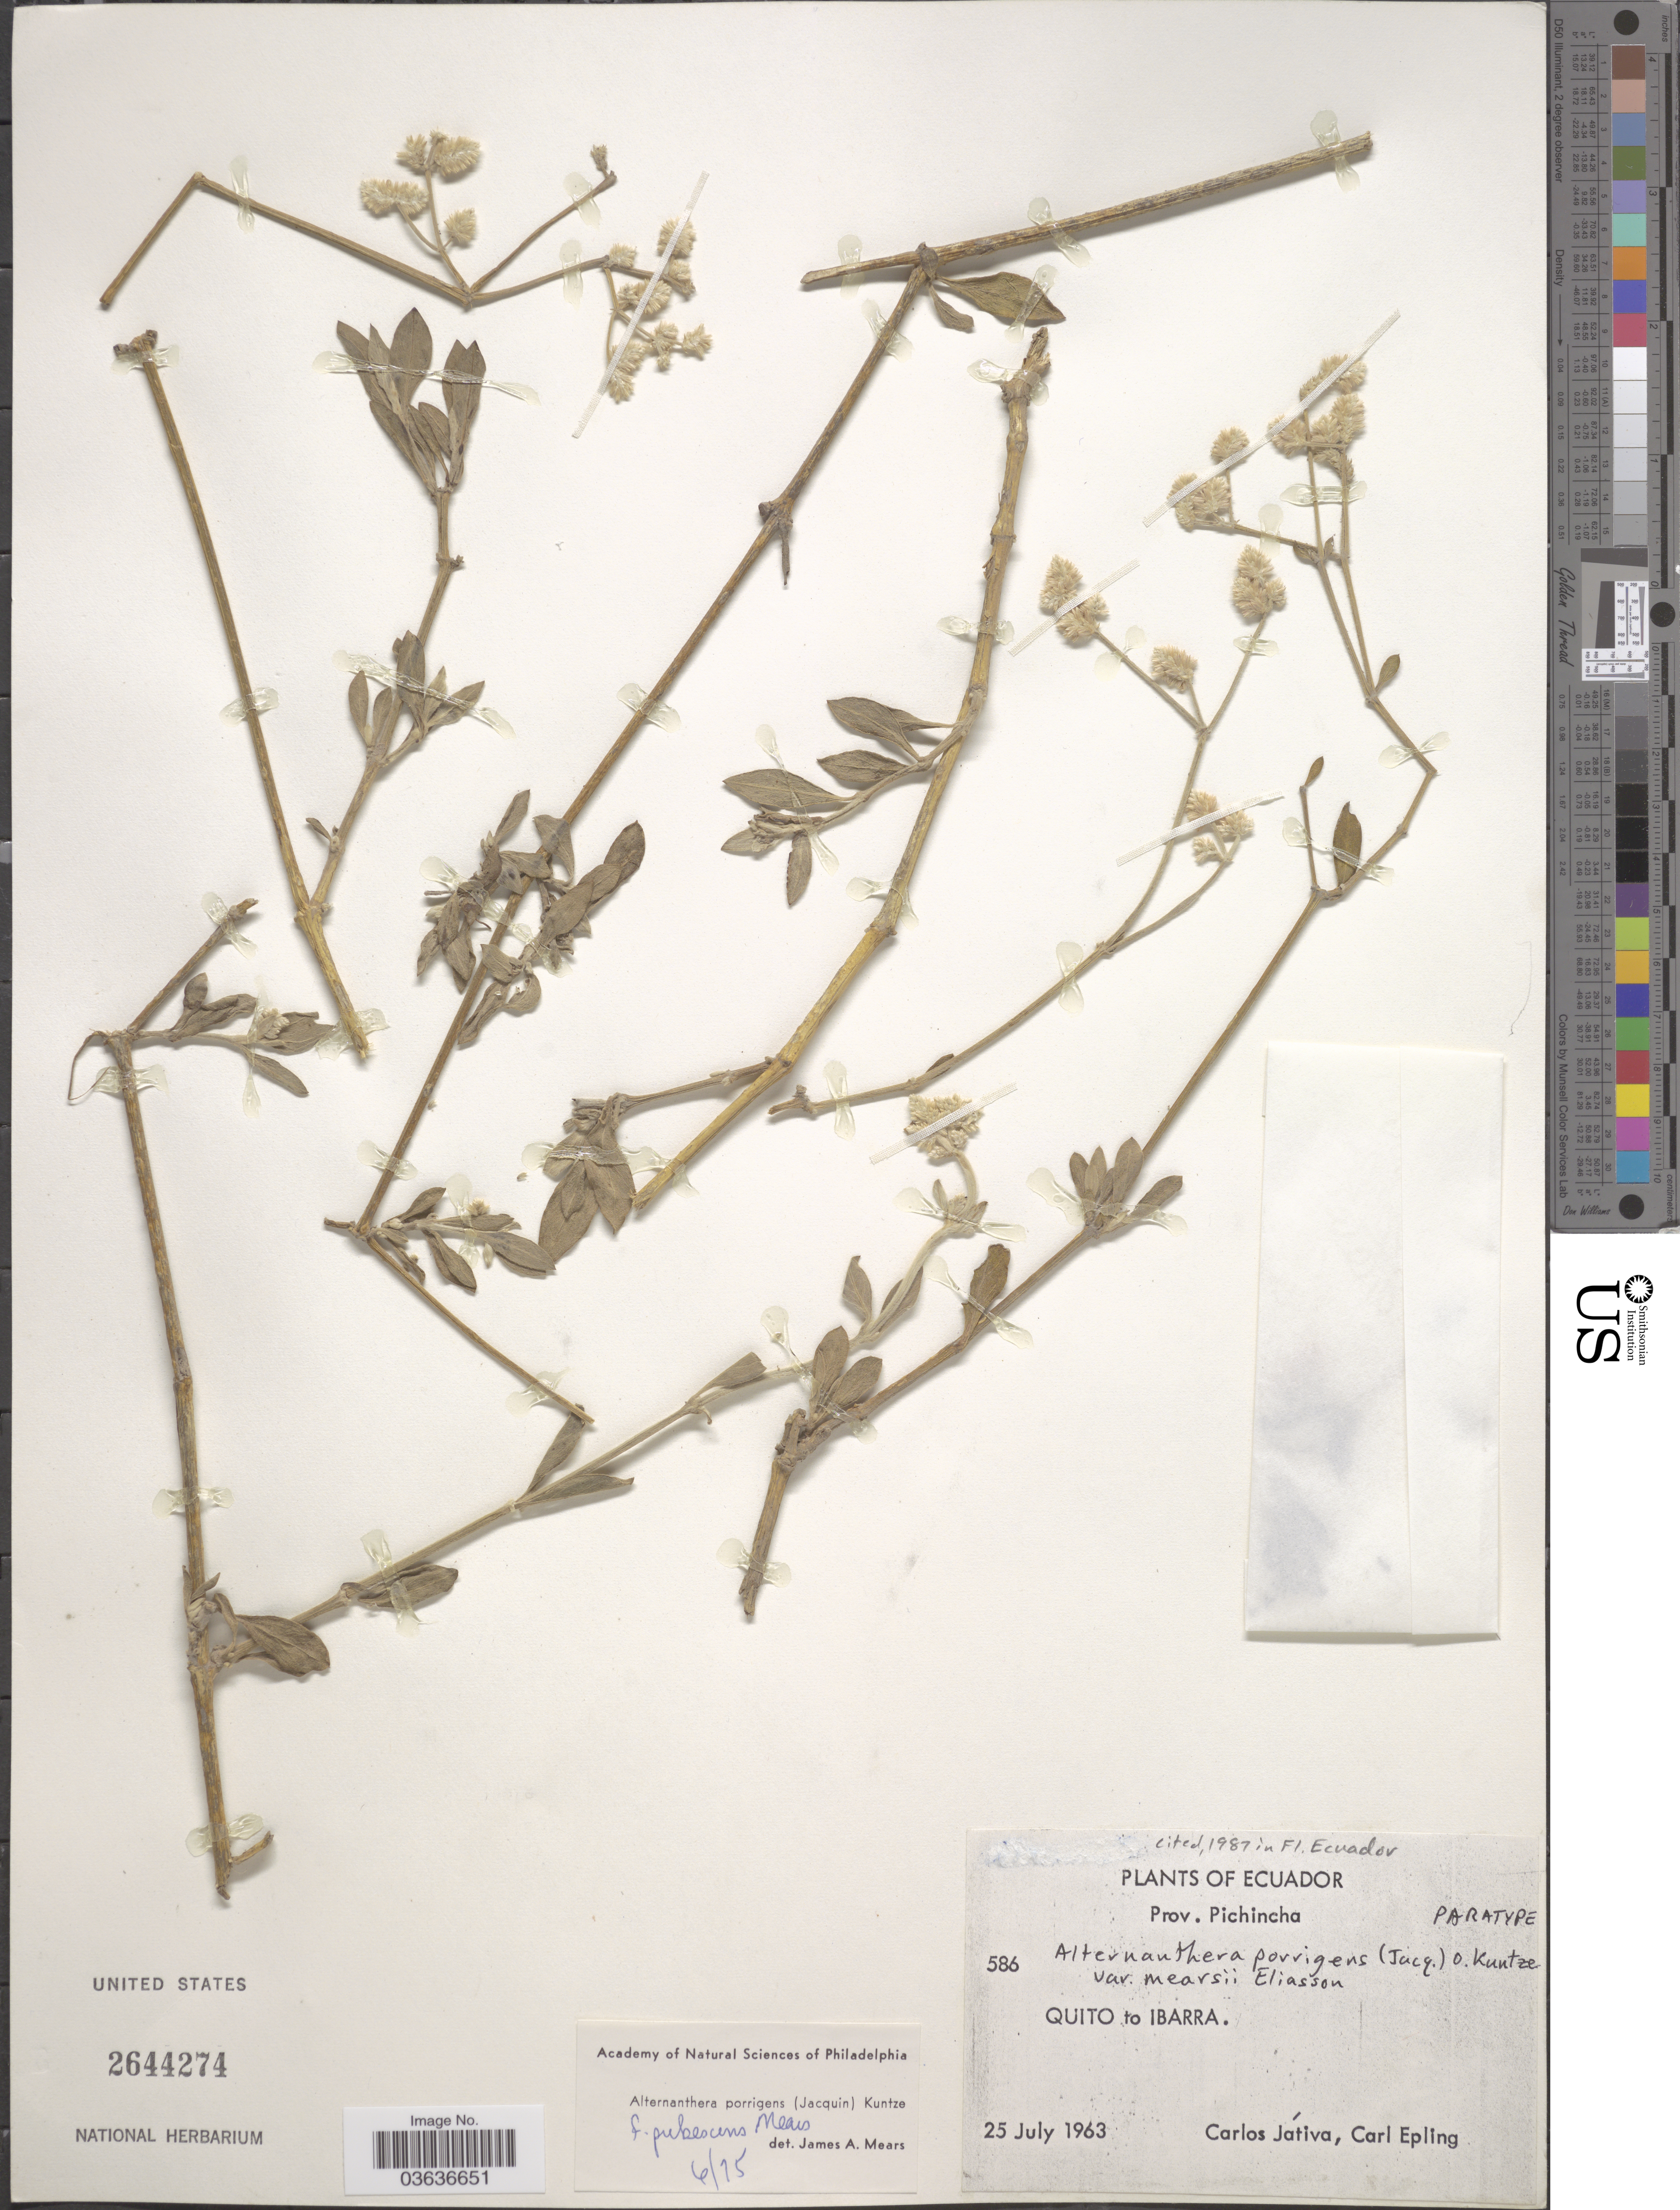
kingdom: Plantae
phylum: Tracheophyta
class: Magnoliopsida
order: Caryophyllales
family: Amaranthaceae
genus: Alternanthera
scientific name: Alternanthera porrigens var. mearsii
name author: Eliasson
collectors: C. D. Játiva & C. C. Epling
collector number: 586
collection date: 1963-07-25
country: Ecuador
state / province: Pichincha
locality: Quito to Ibarra.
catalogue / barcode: US 2644274